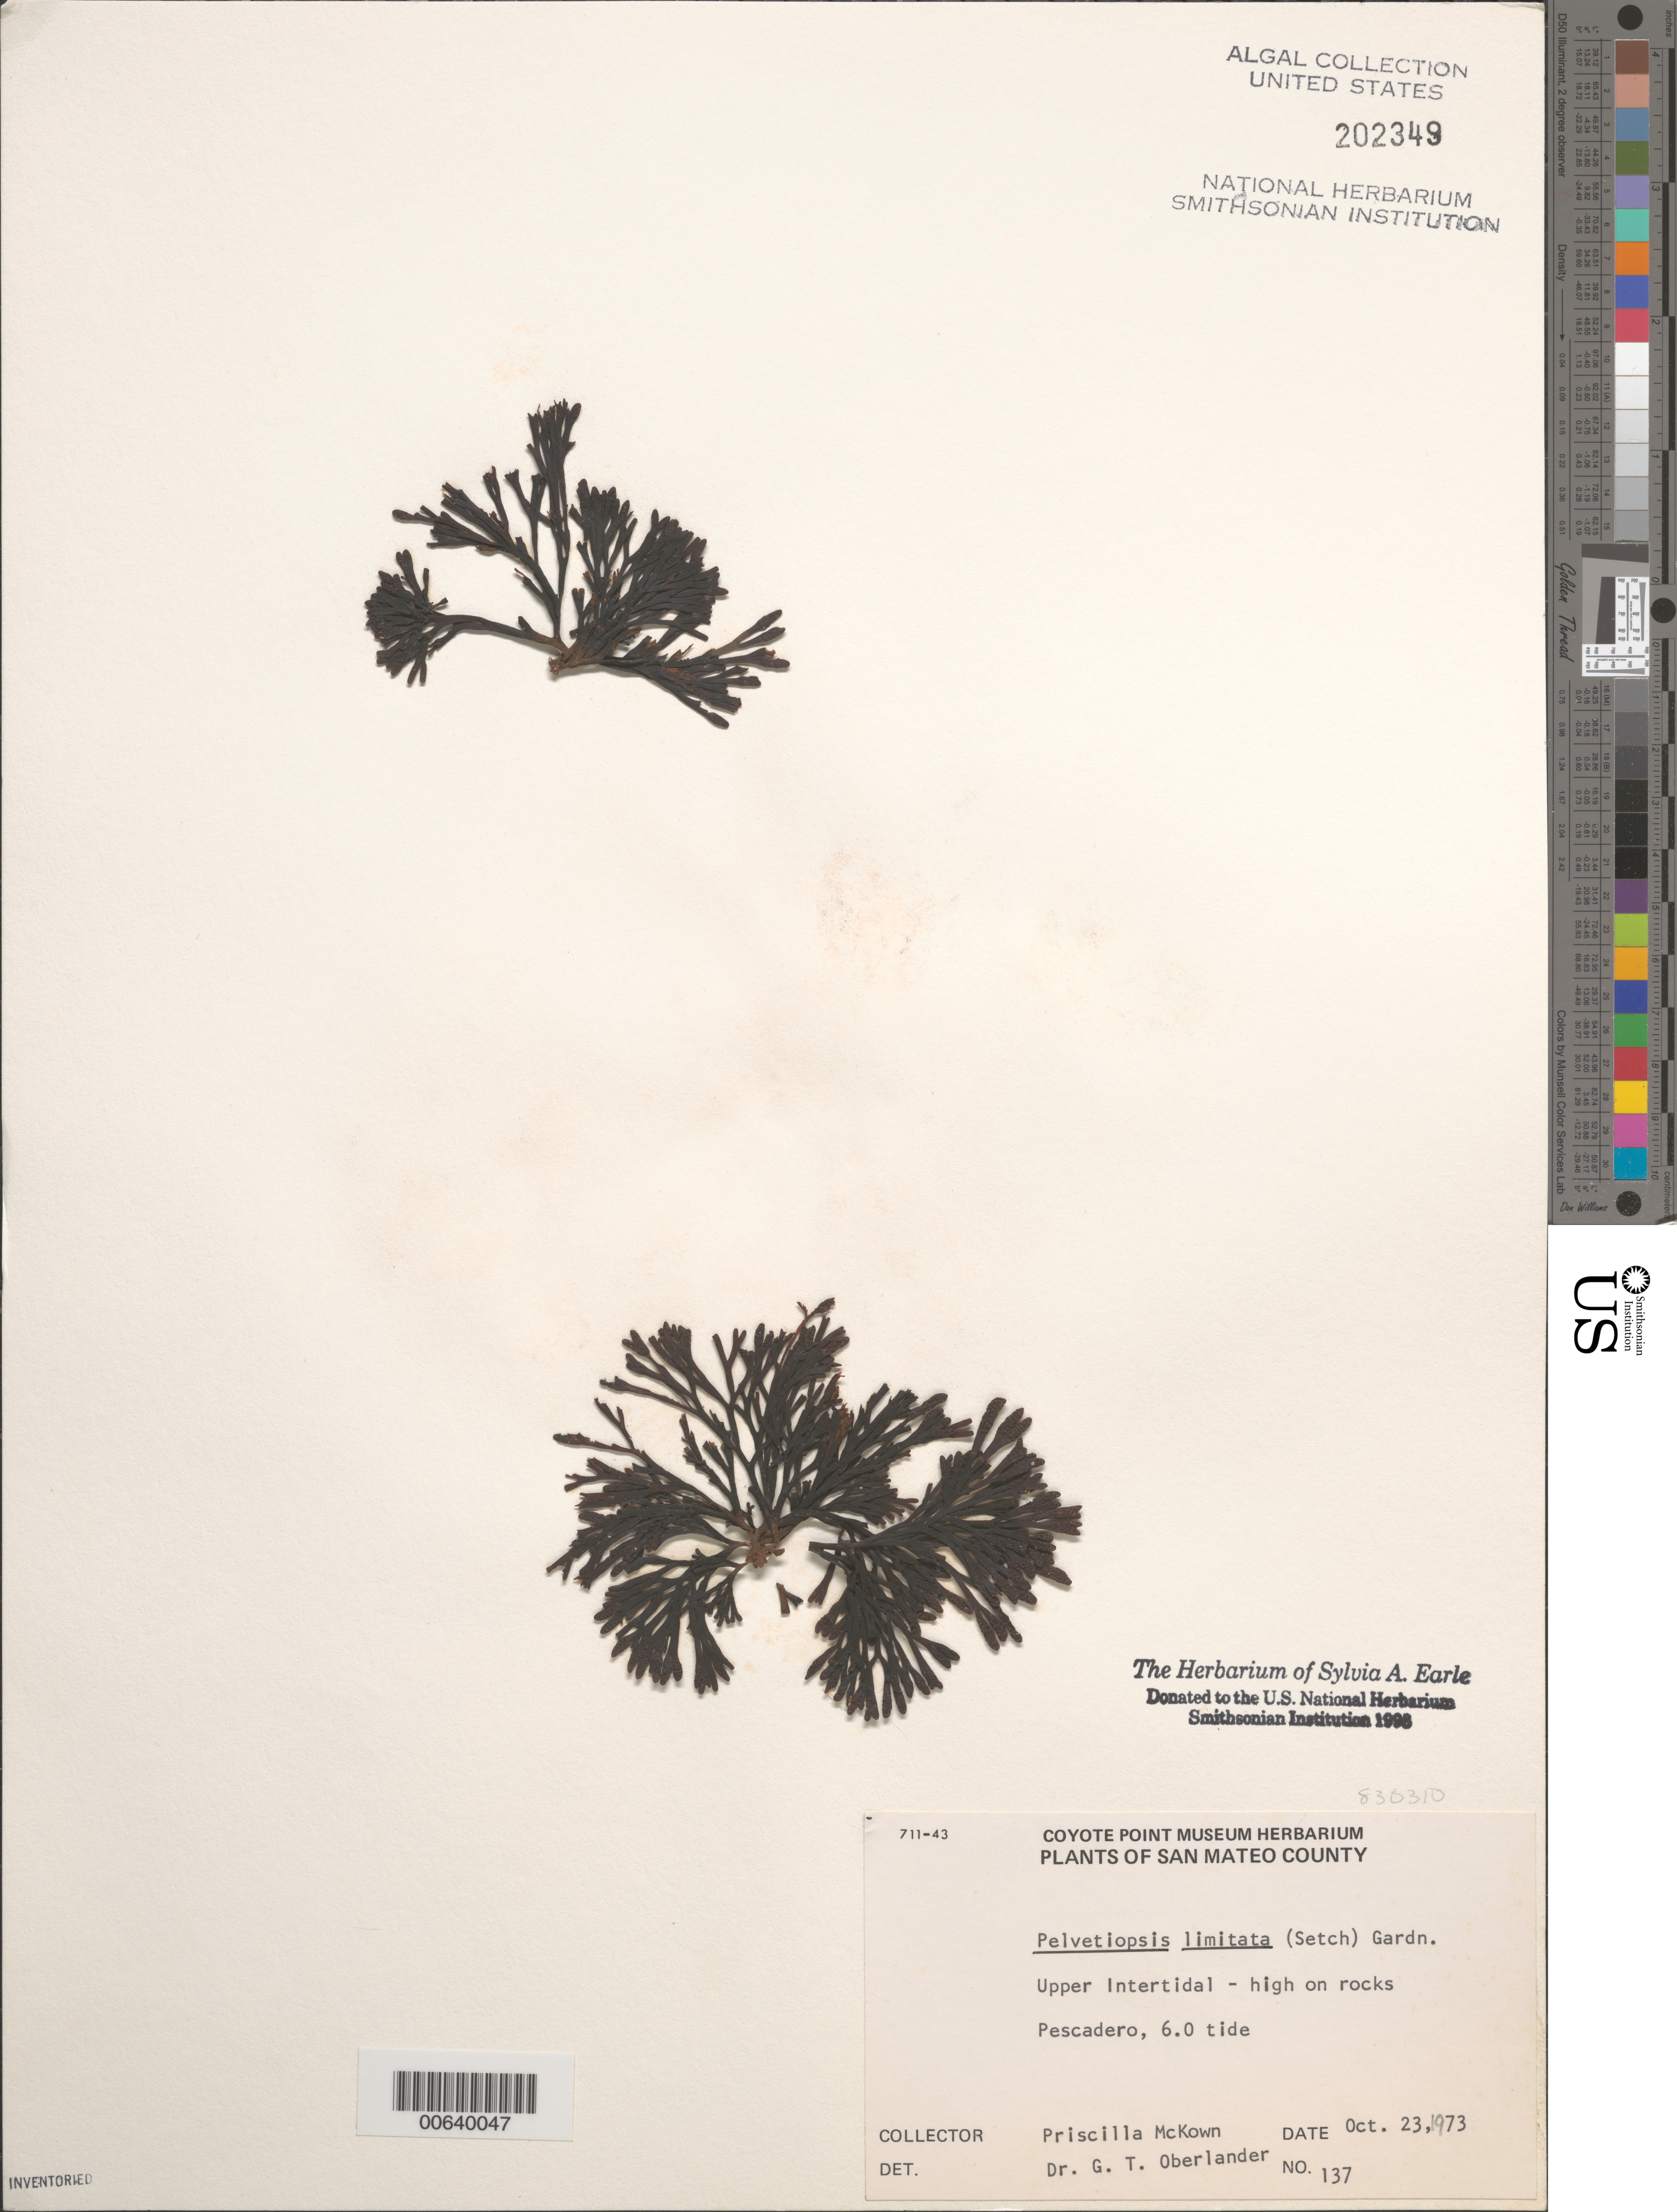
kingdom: Chromista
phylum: Ochrophyta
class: Phaeophyceae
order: Fucales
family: Fucaceae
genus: Pelvetiopsis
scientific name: Pelvetiopsis limitata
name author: N.L. Gardner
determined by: Oberlander, G. T.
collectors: P. McKown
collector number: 137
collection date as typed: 23 Oct 1973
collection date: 1973-10-23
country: United States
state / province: California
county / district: San Mateo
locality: Pescadero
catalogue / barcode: US 202349